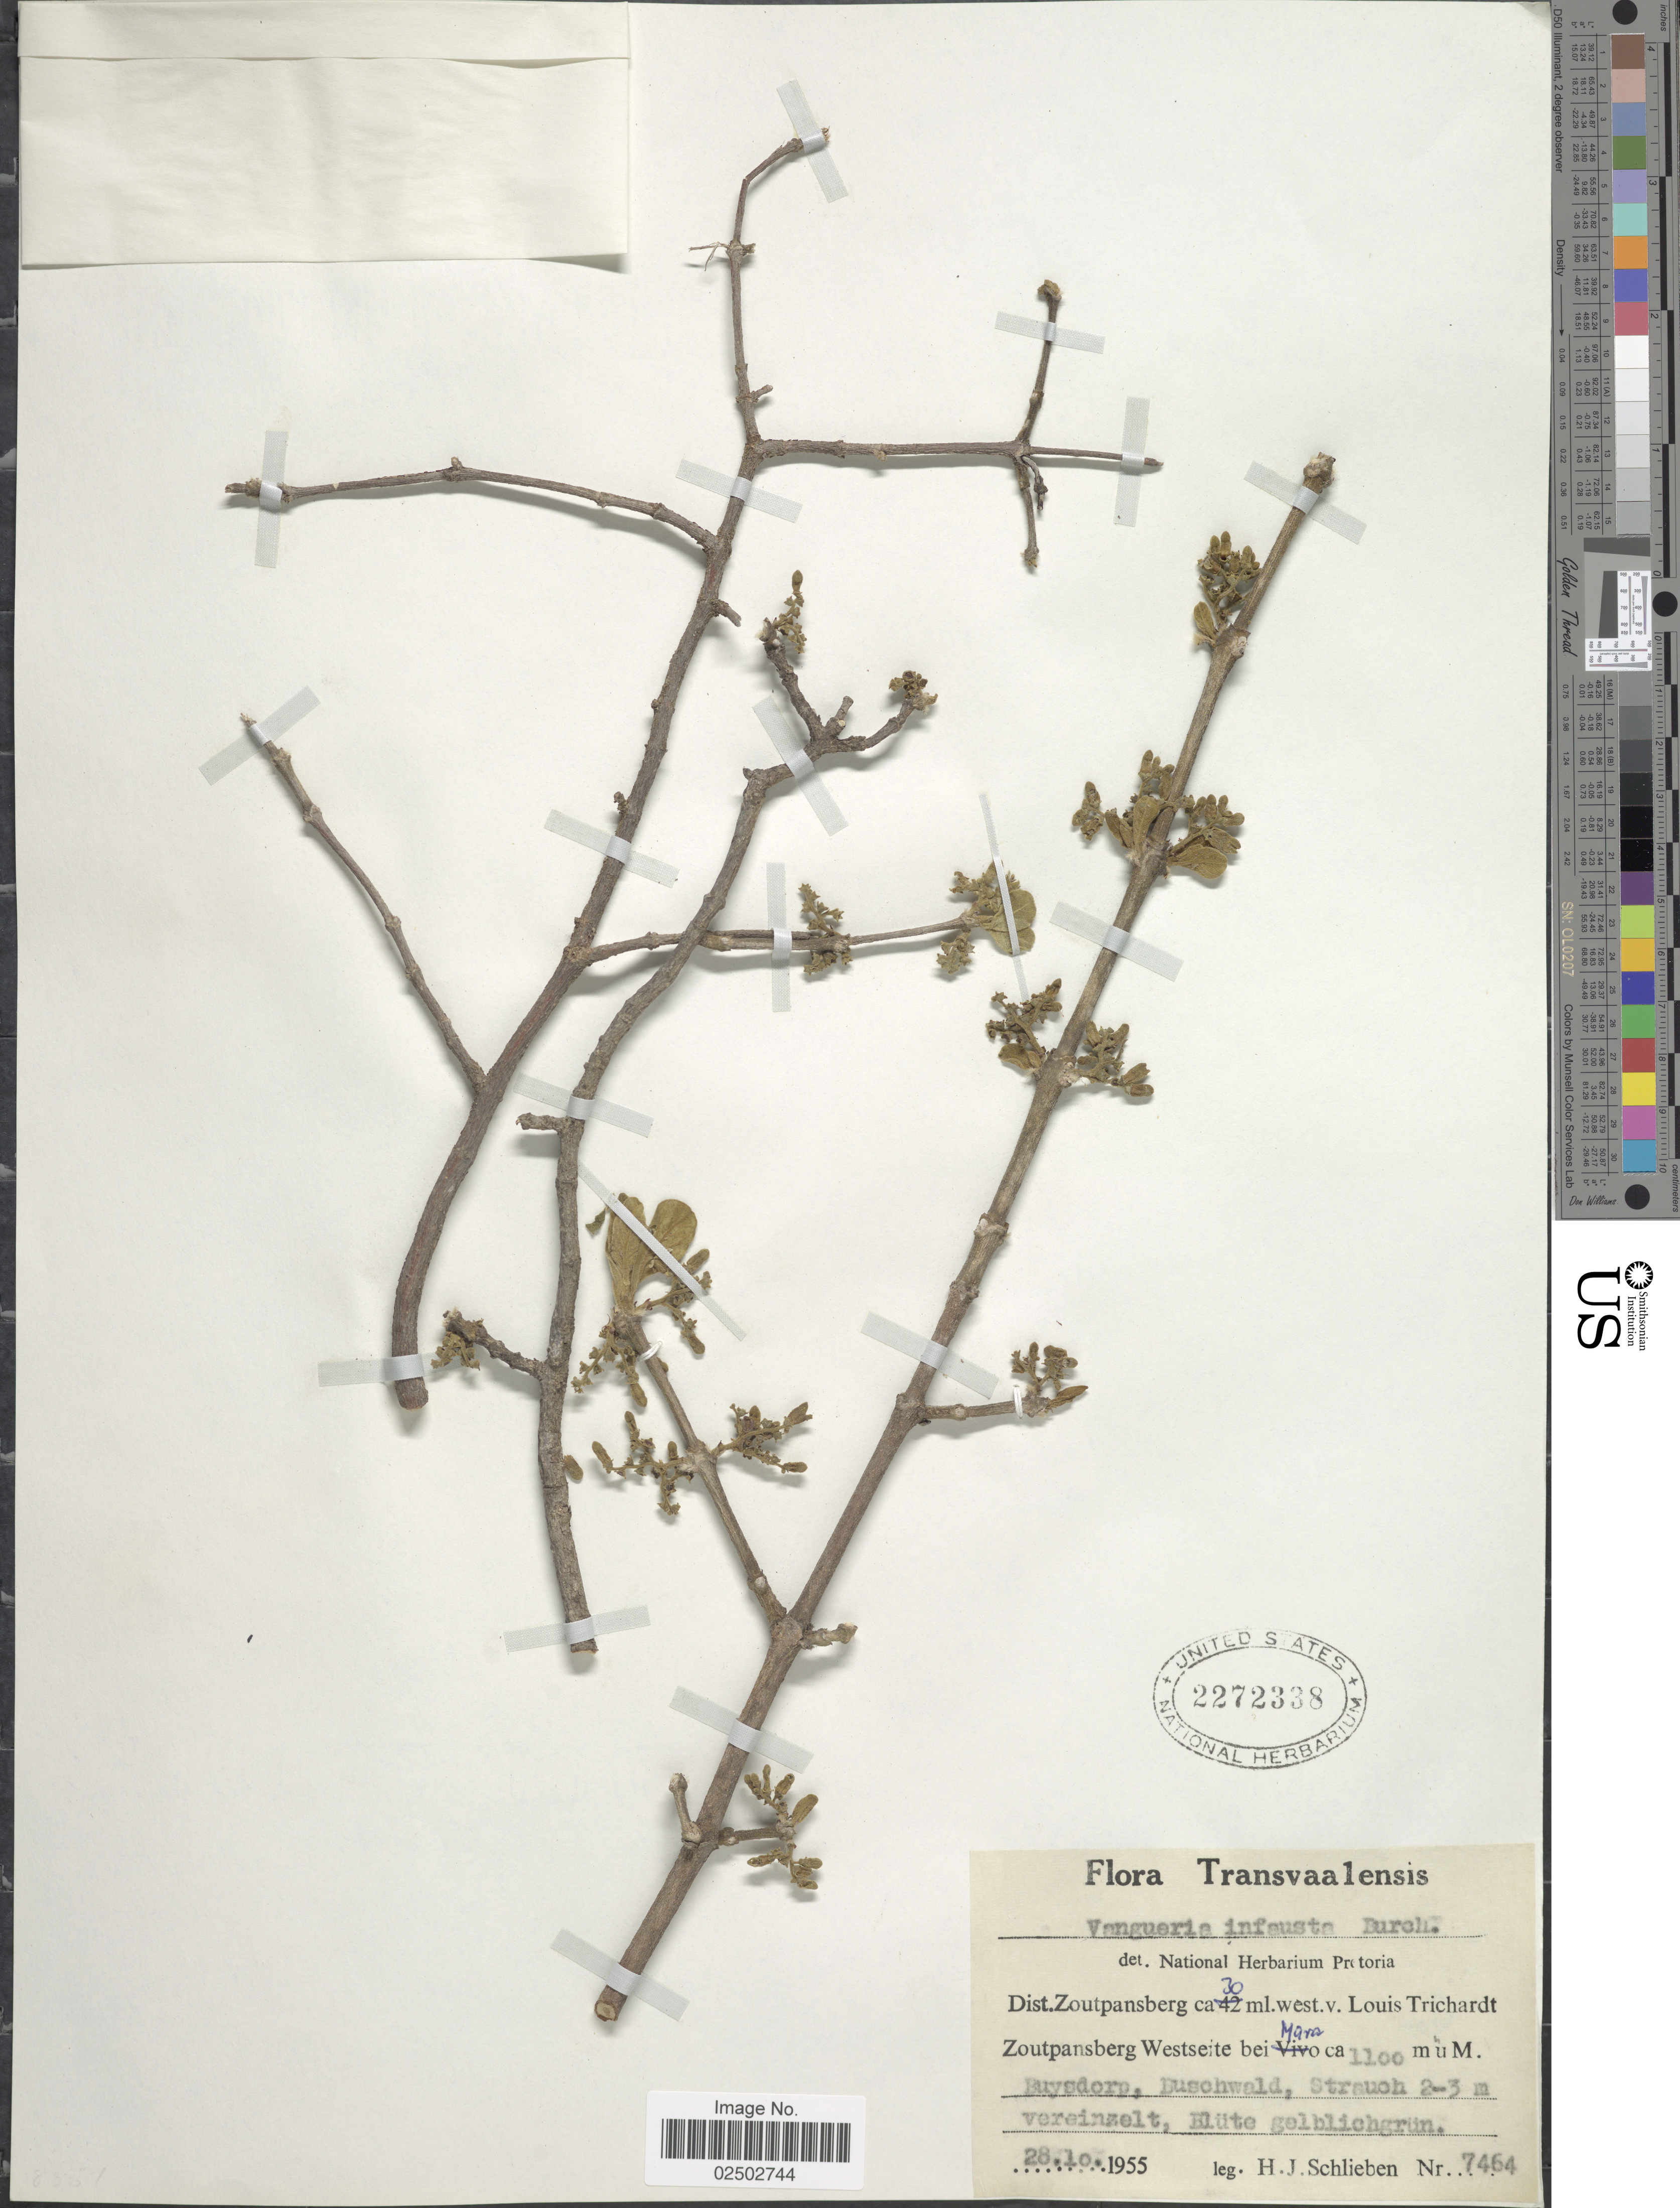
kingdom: Plantae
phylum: Tracheophyta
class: Magnoliopsida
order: Gentianales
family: Rubiaceae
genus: Vangueria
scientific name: Vangueria infausta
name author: D.G. Burch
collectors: H. J. Schlieben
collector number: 7464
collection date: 1955-10-28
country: South Africa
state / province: Limpopo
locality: Transvaalensis. Dist. Zoutpansberg ca 30 ml. west. v. Louis Trichardt Zoutpansberg Westseite bei Mara Buysdorp, Buschwald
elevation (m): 1100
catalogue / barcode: US 2272338